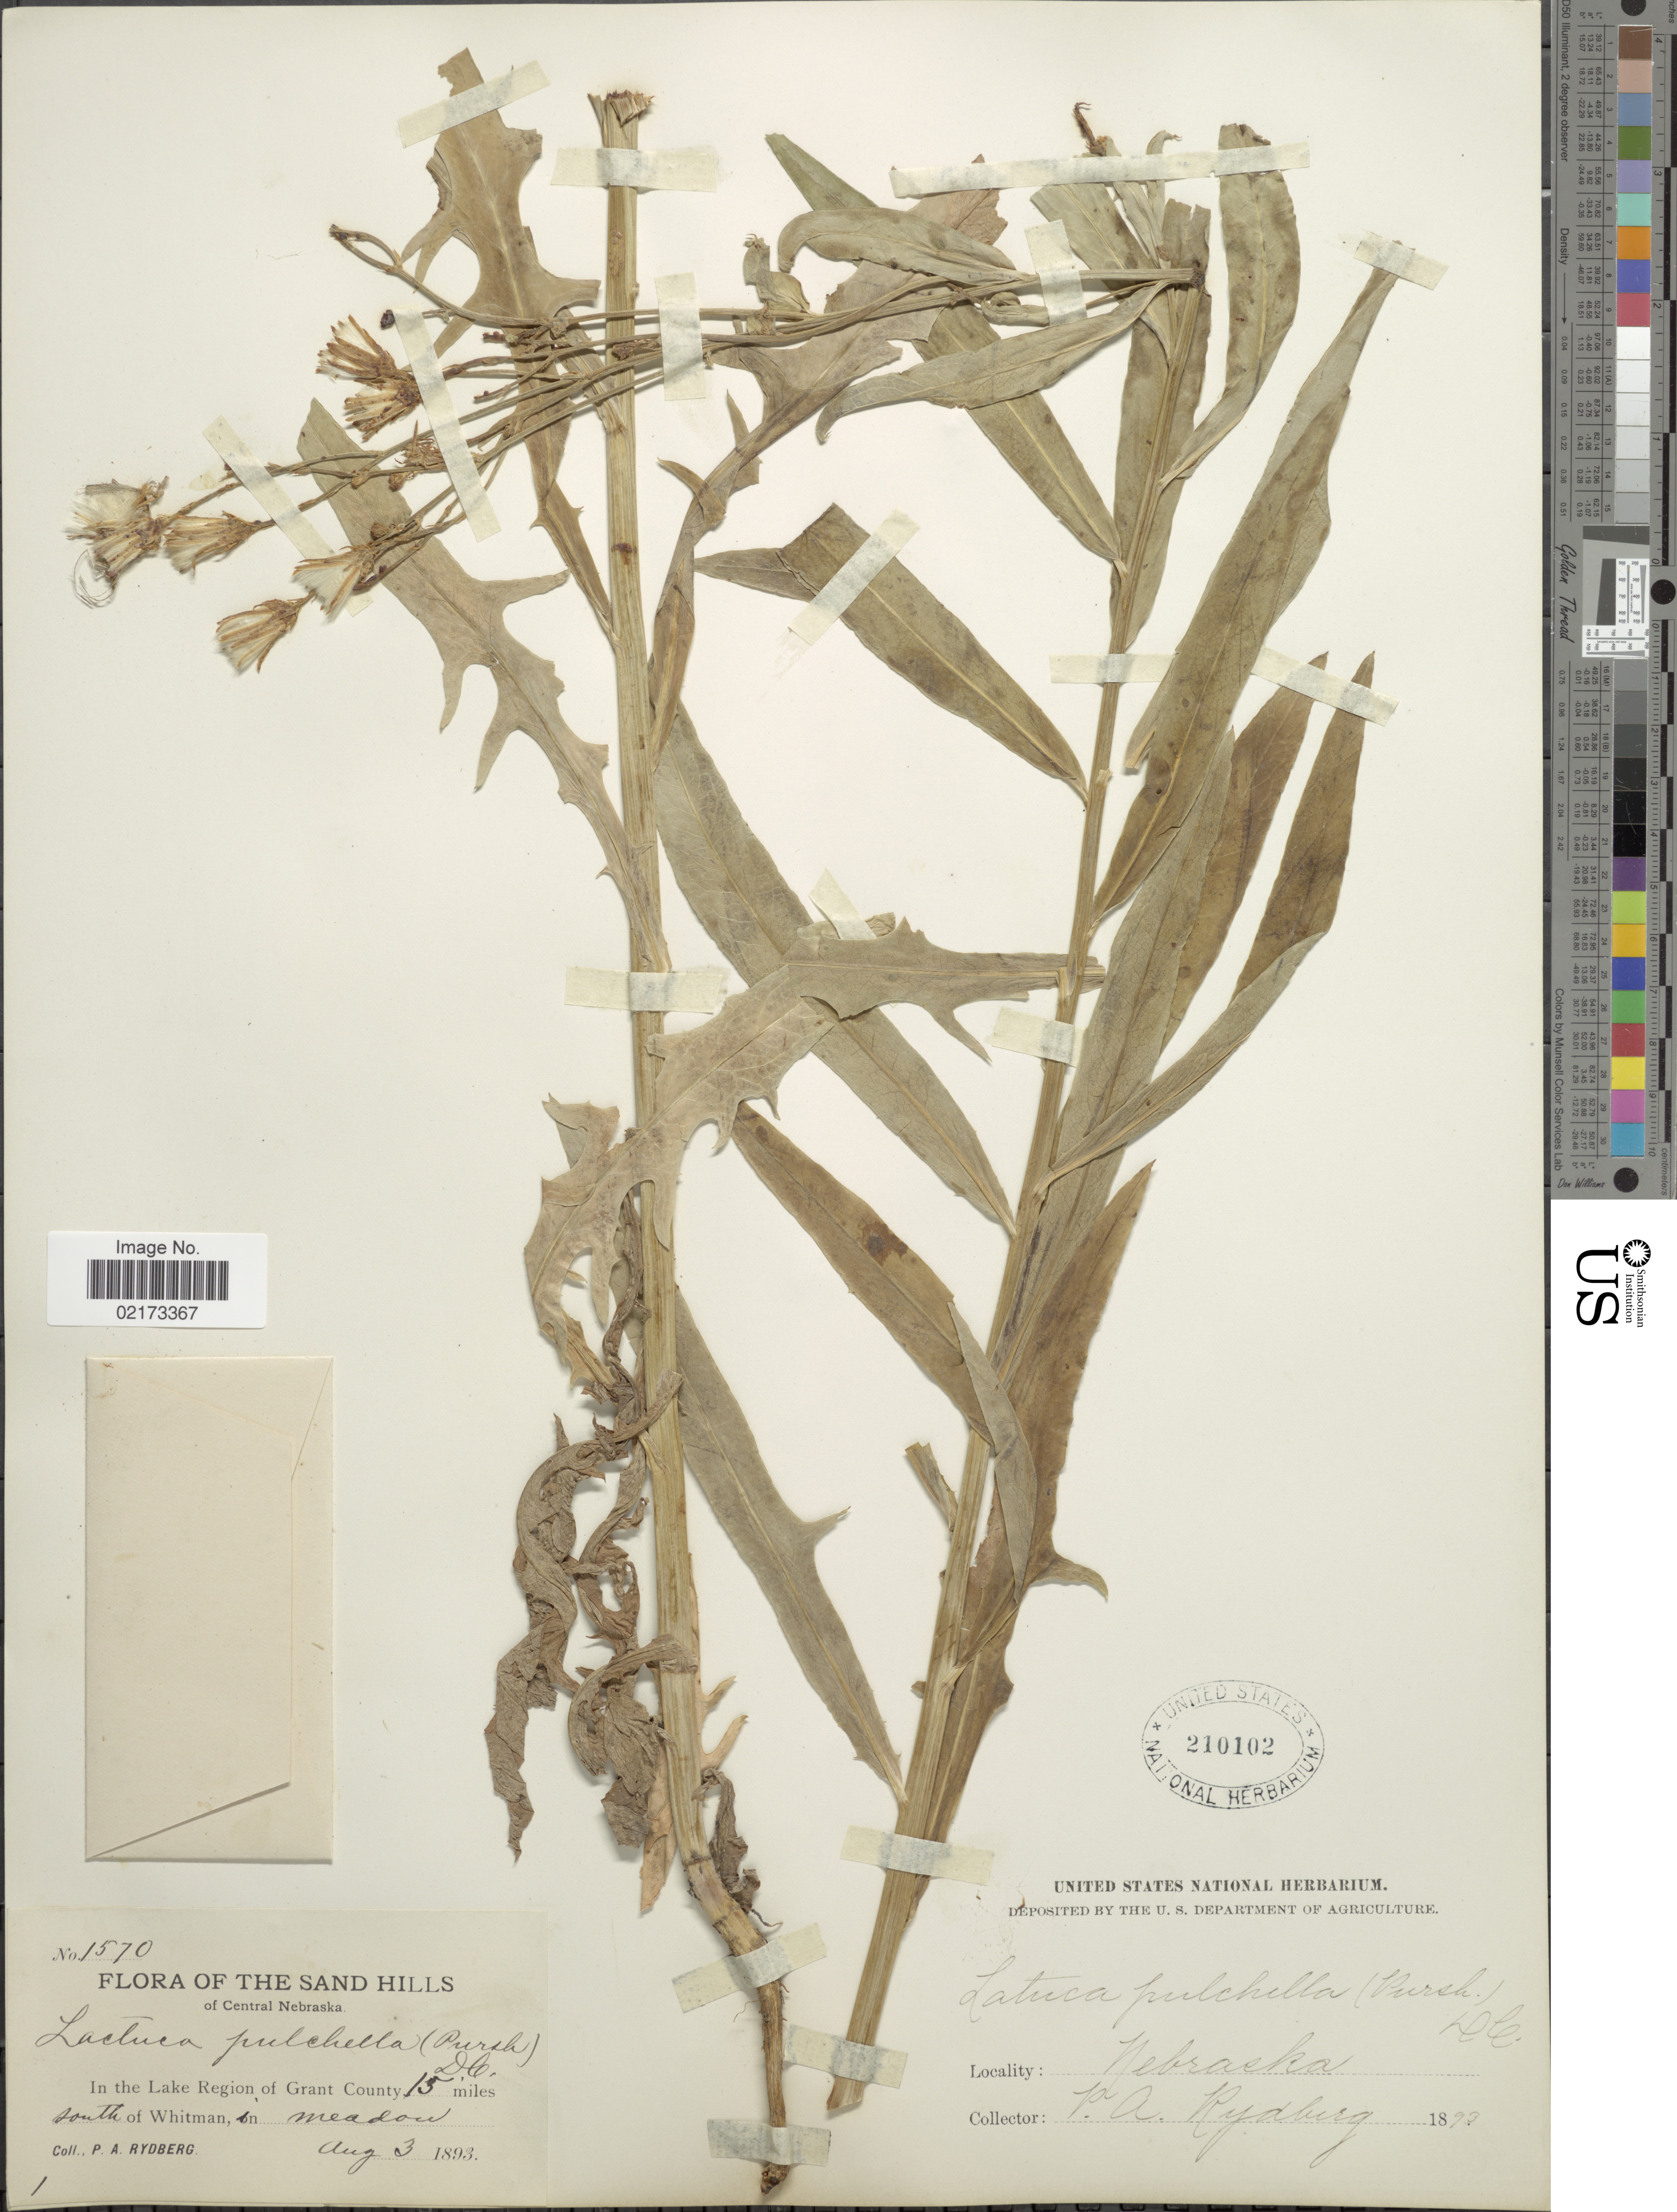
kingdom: Plantae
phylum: Tracheophyta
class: Magnoliopsida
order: Asterales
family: Asteraceae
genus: Lactuca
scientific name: Lactuca tatarica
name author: (L.) C.A. Mey.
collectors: P. A. Rydberg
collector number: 1570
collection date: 1893-08-03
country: United States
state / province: Nebraska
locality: The Sand Hills of Central Nebraska, in the Lake Region of Grant County, 15 miles south of Whitman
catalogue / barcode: US 210102